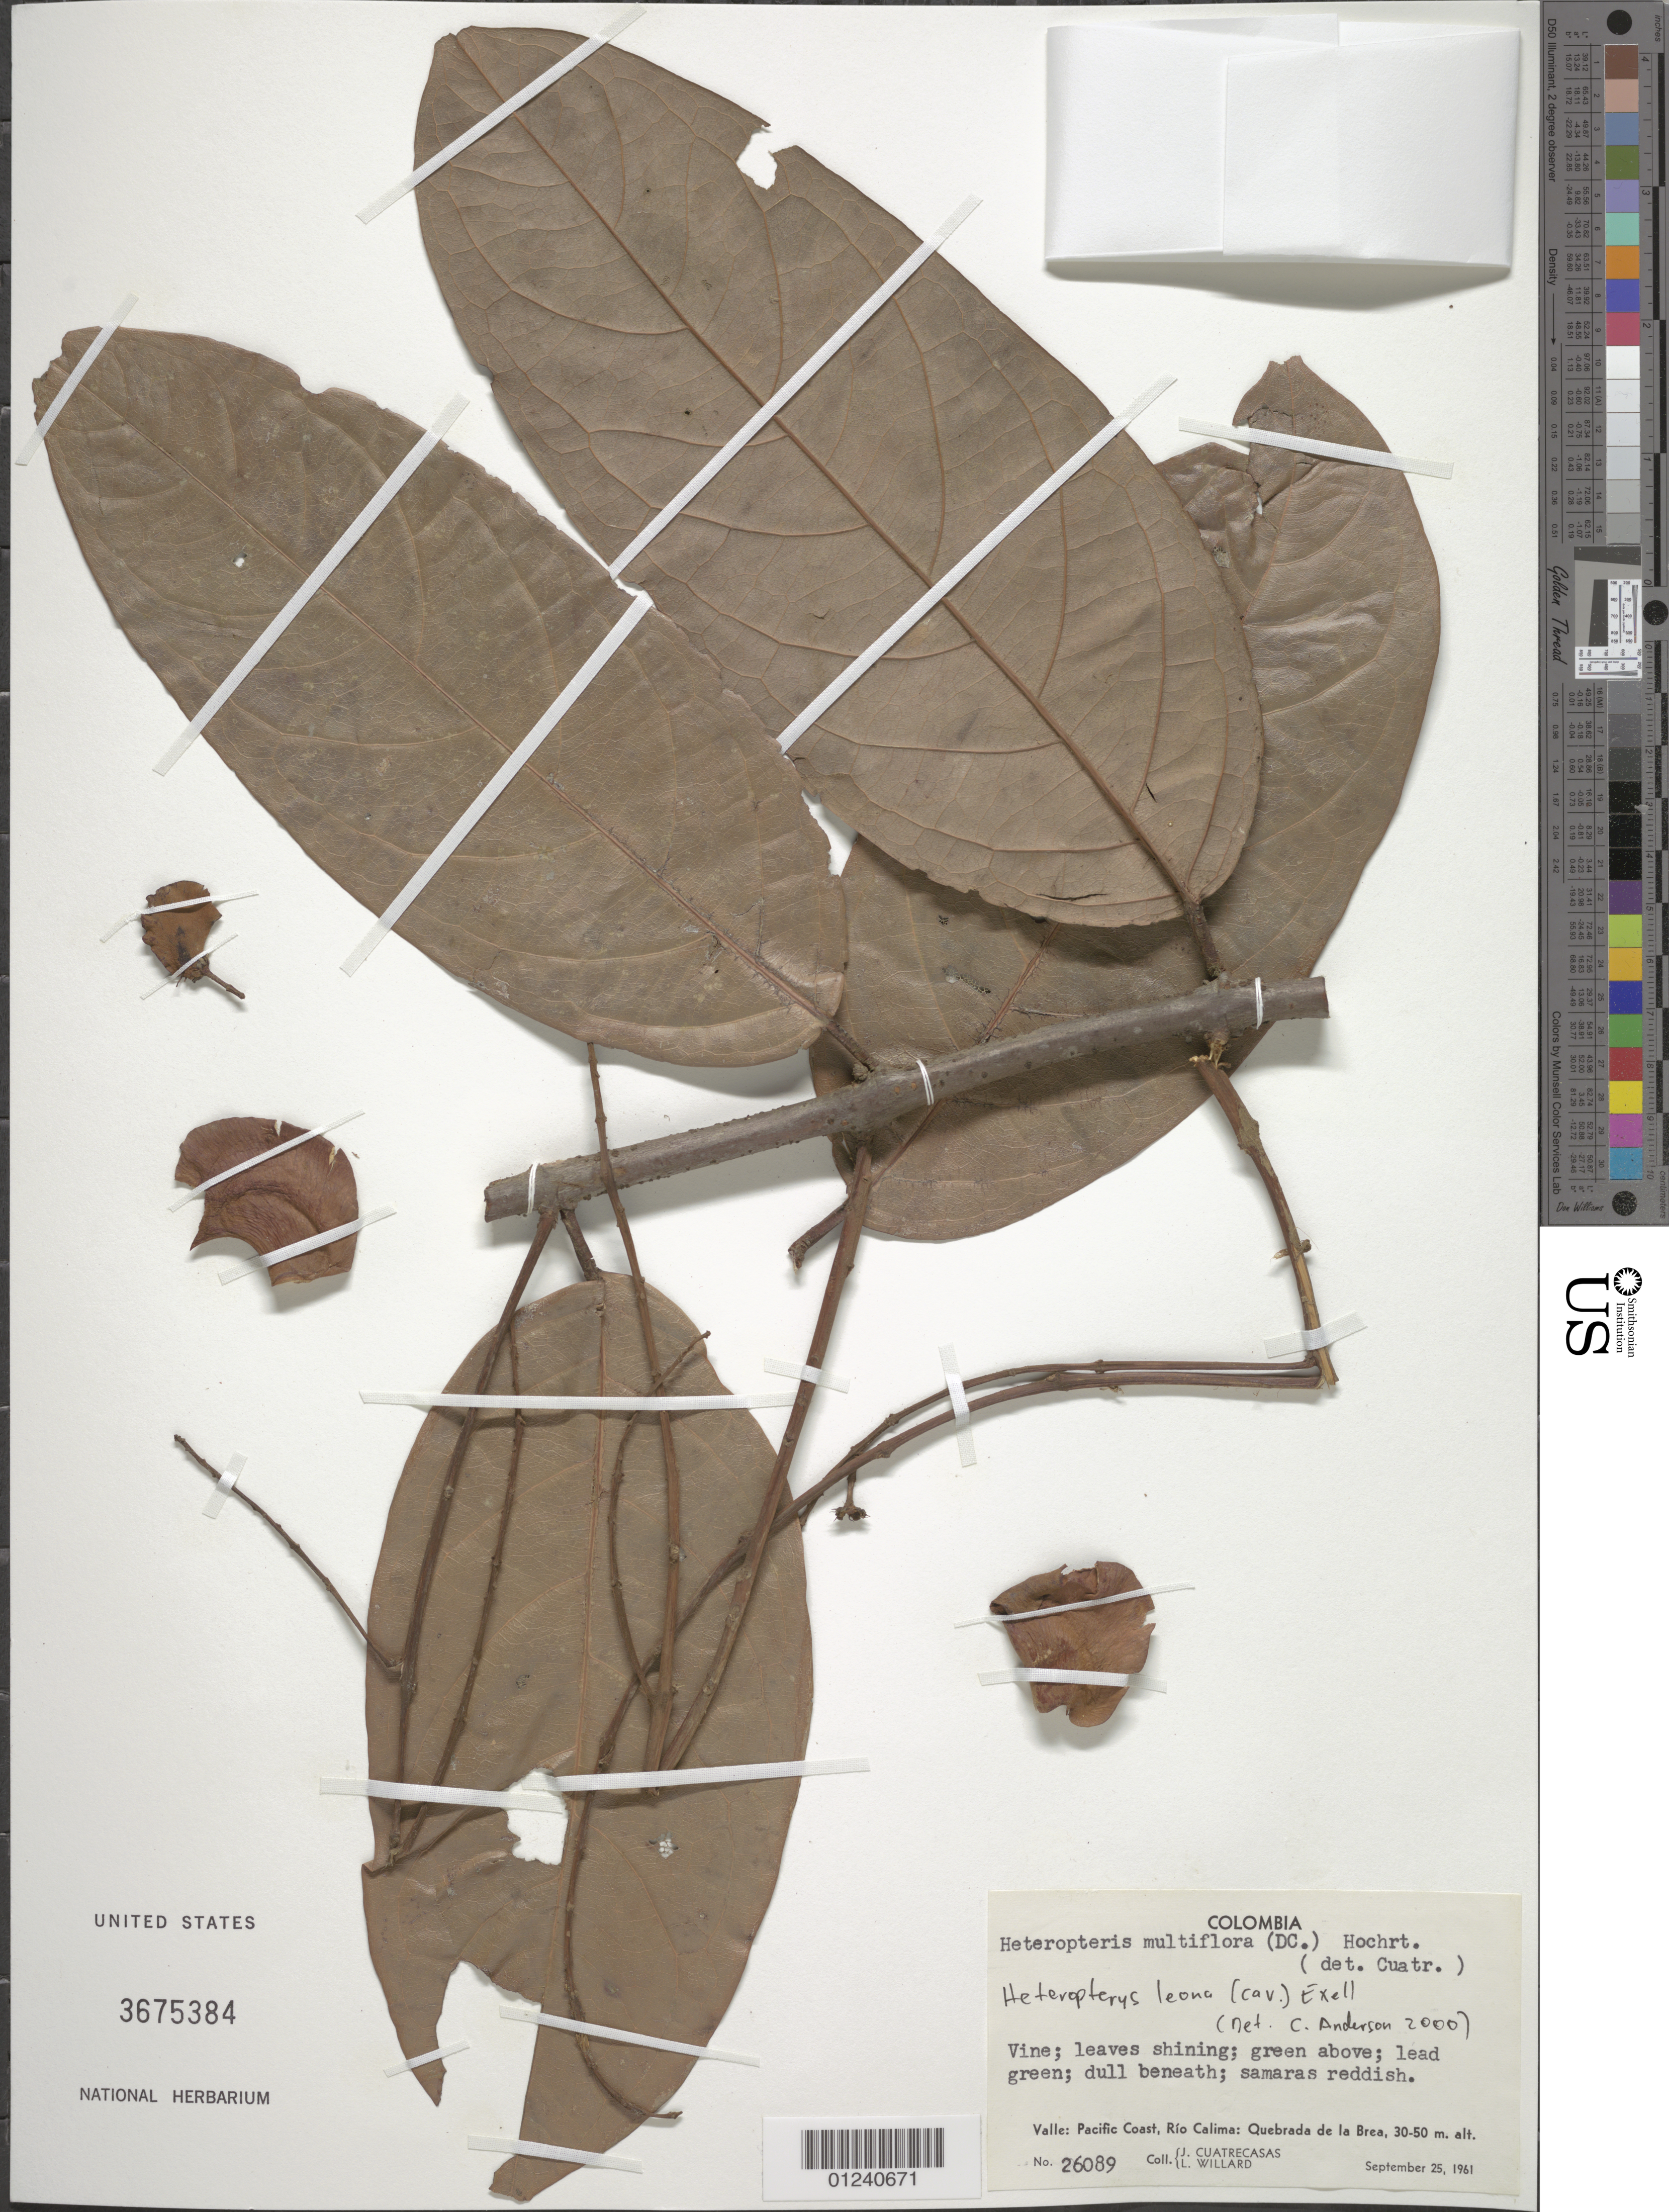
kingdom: Plantae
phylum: Tracheophyta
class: Magnoliopsida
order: Malpighiales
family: Malpighiaceae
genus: Heteropterys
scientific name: Heteropterys leona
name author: (Cav.) Exell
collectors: J. Cuatrecasas & L. Willard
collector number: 26089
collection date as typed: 25 Sep 1961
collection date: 1961-09-25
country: Colombia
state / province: Valle del Cauca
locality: Pacific Coast, Rio Calima: Quebrada de la Brea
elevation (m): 30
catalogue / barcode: US 3675384